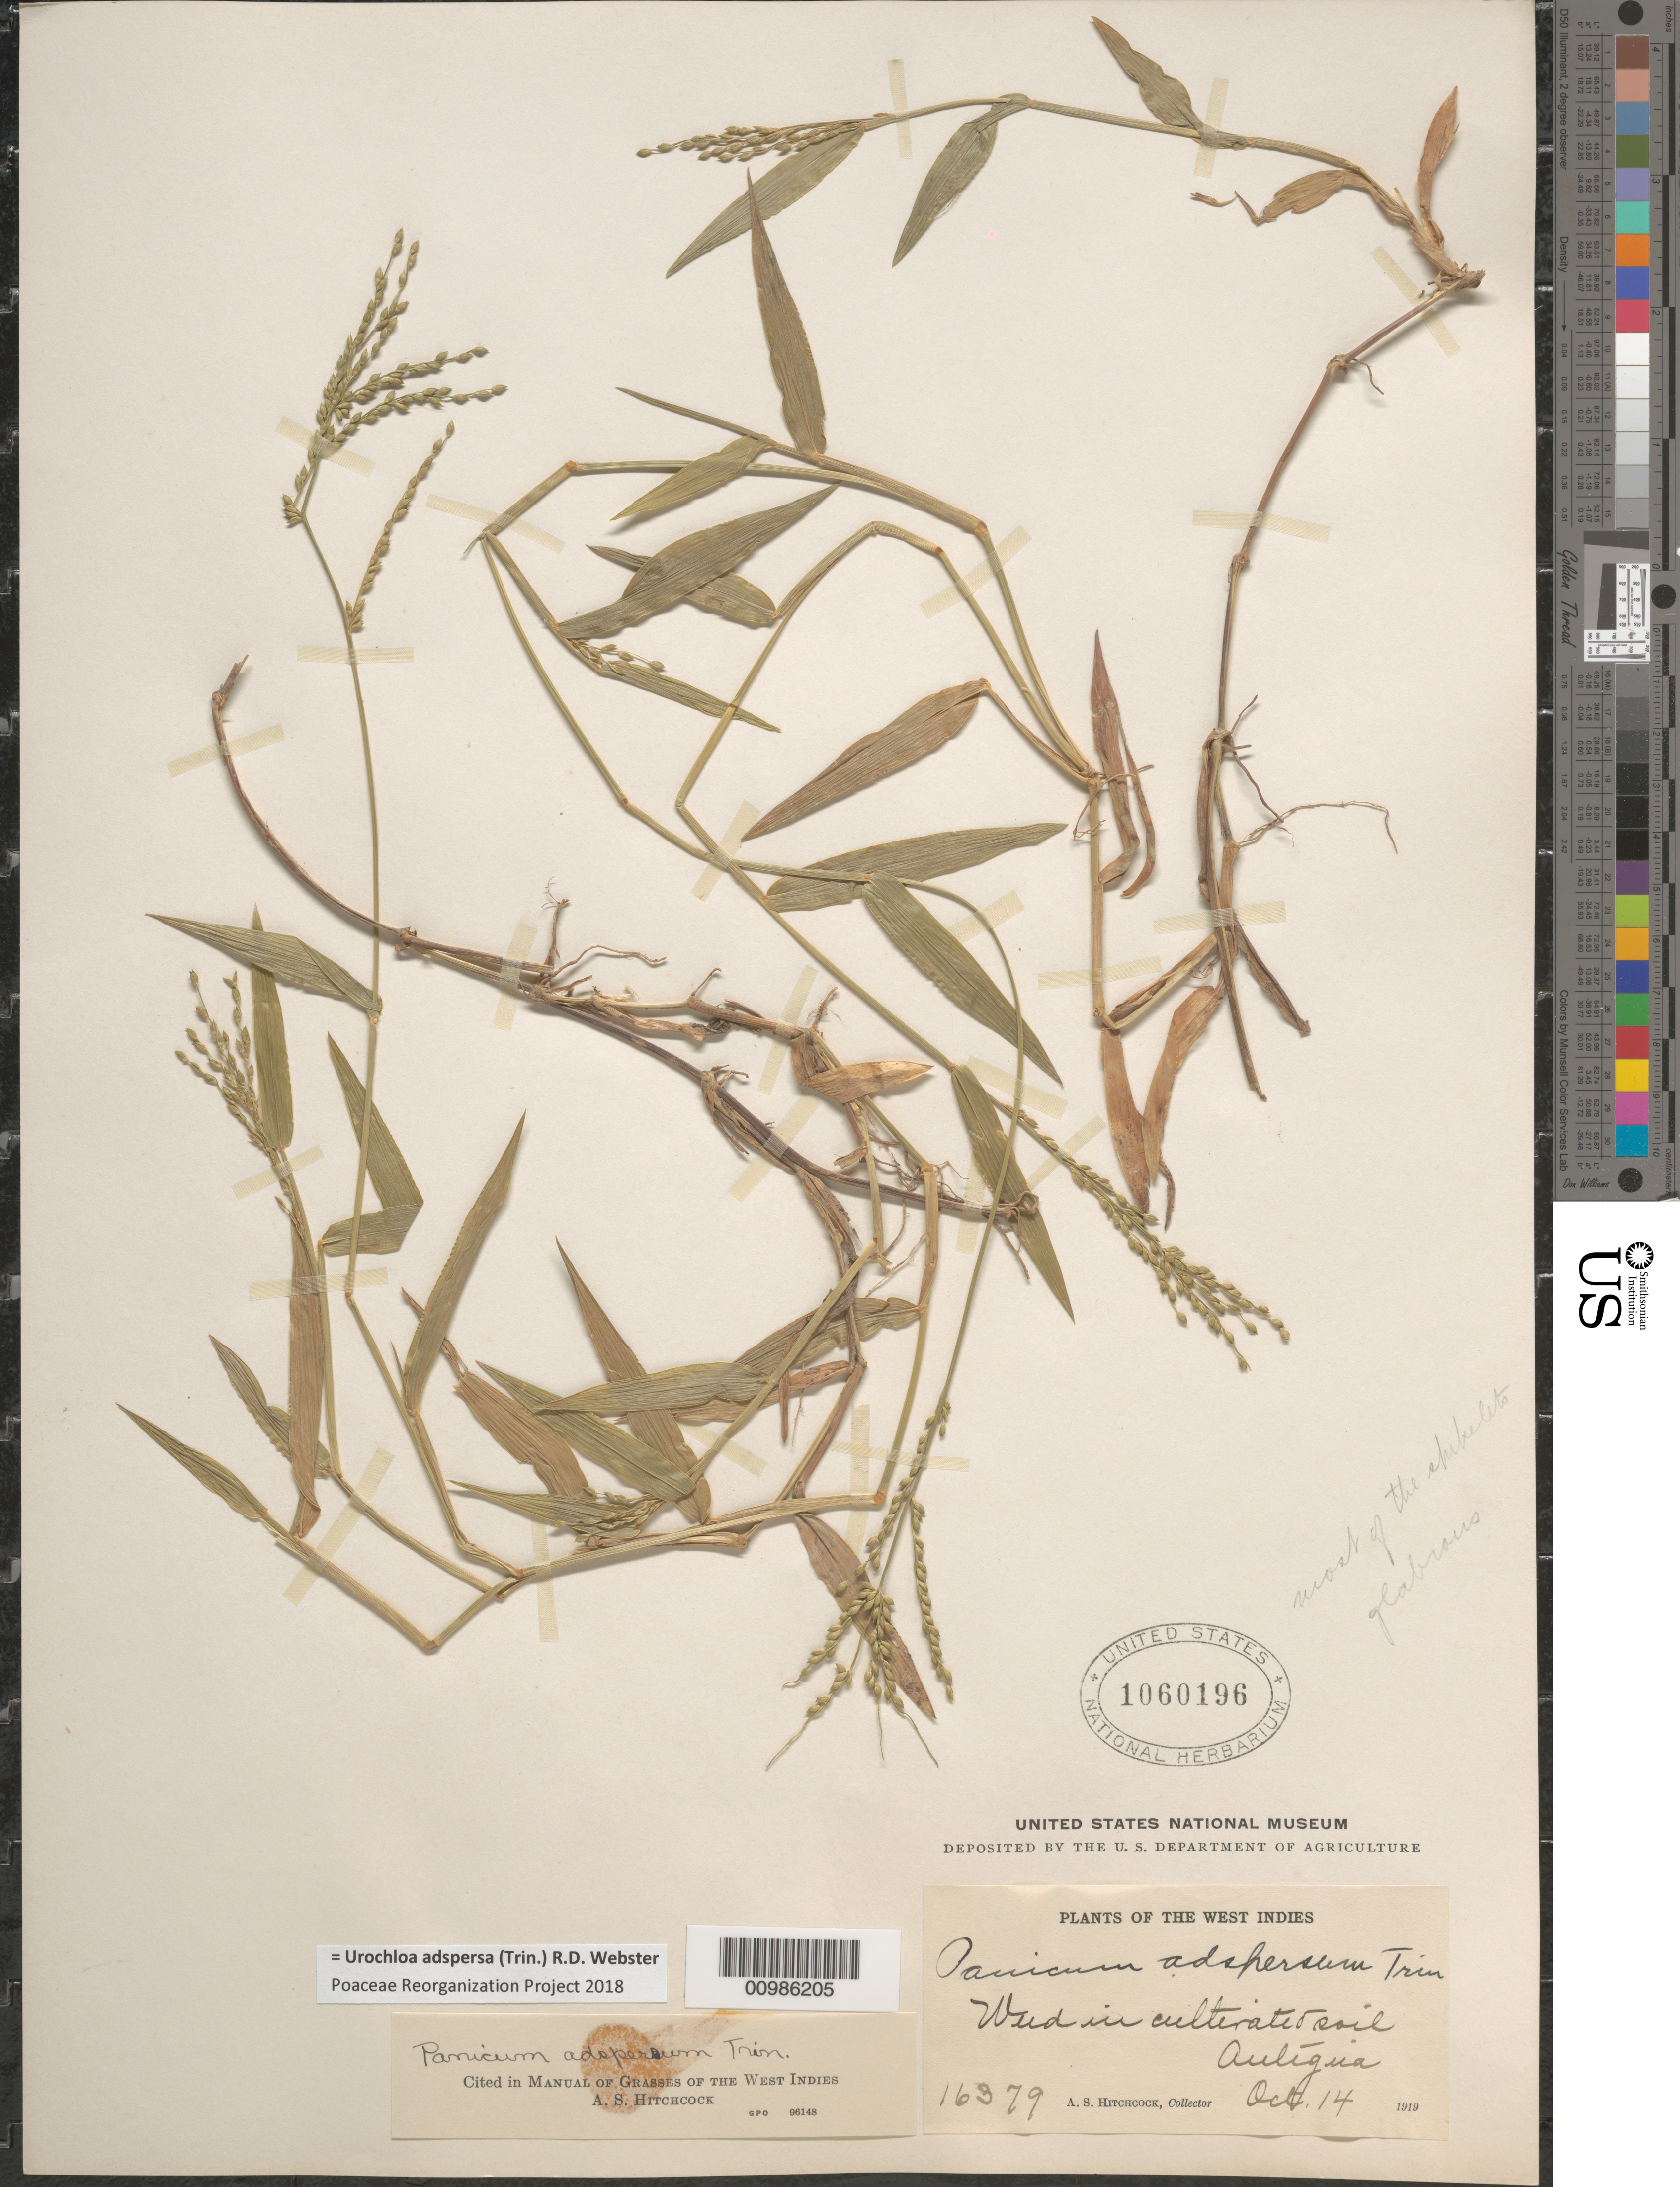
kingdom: Plantae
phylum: Tracheophyta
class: Liliopsida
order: Poales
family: Poaceae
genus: Brachiaria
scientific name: Brachiaria echinulata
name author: (Mez) Parodi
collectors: A. S. Hitchcock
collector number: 16379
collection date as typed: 14 Oct 1919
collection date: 1919-10-14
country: Antigua and Barbuda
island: Antigua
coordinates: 0 N, 0 E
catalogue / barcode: US 1060196